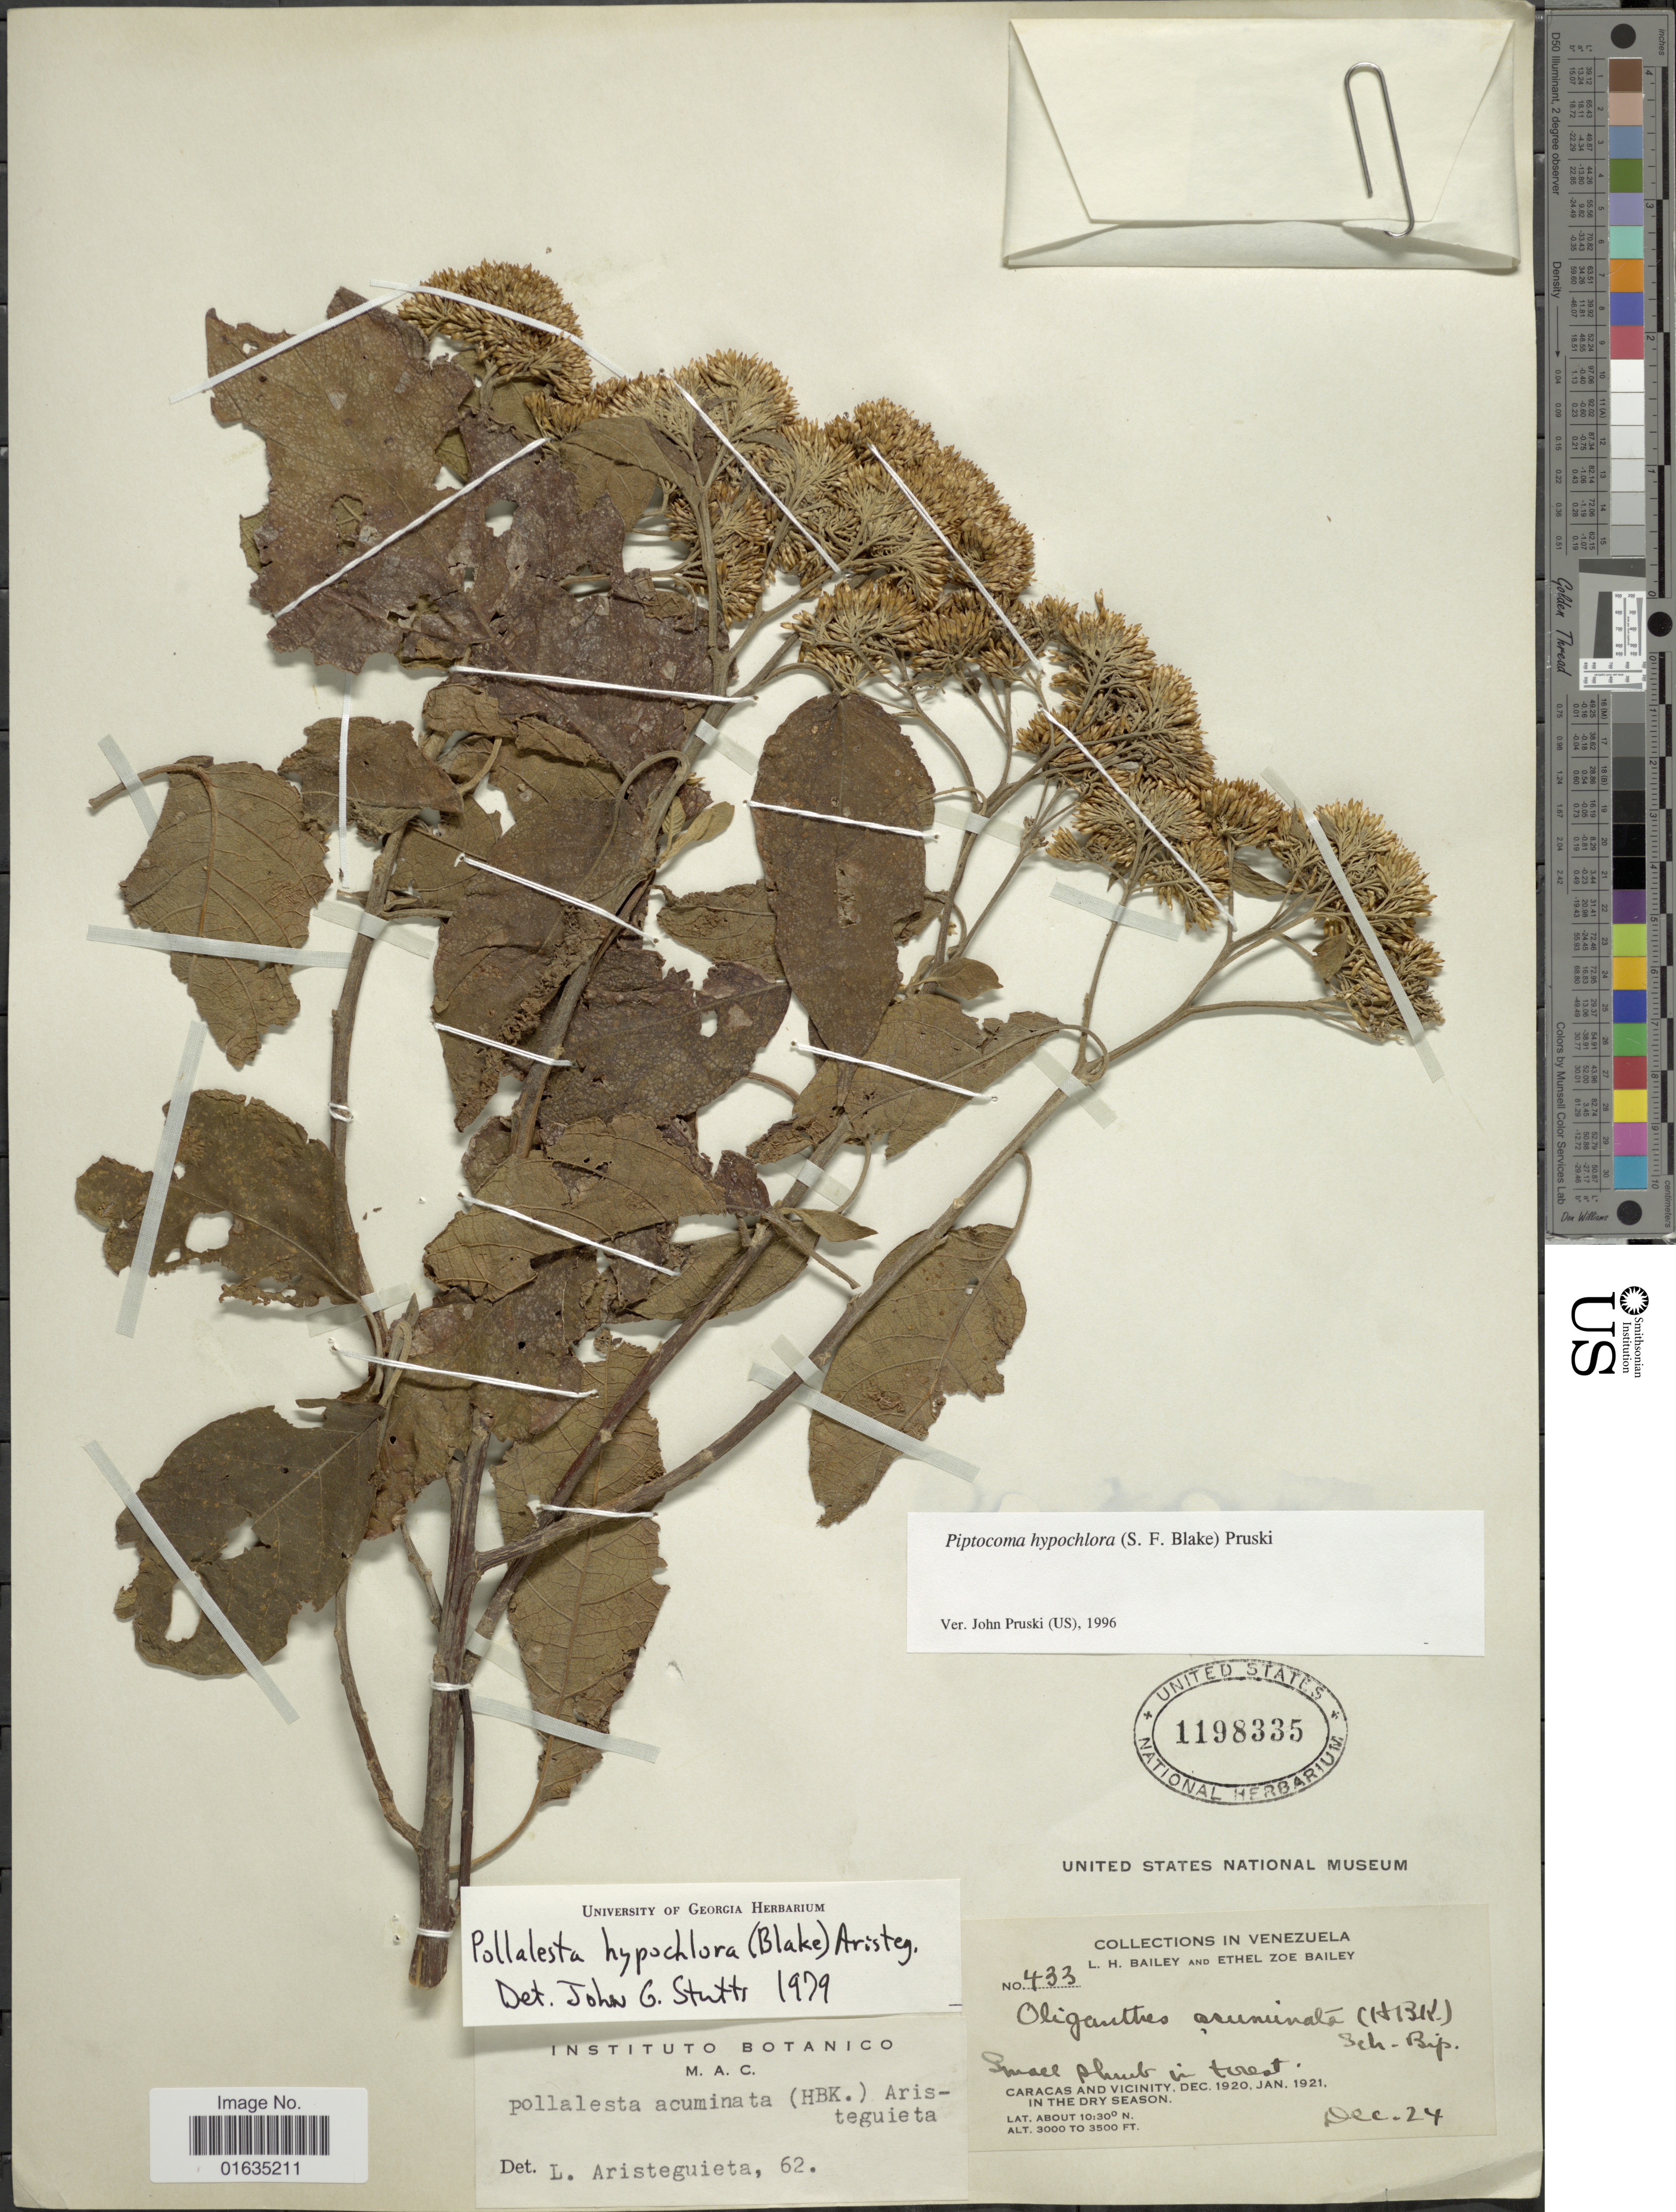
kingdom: Plantae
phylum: Tracheophyta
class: Magnoliopsida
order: Asterales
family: Asteraceae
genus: Piptocoma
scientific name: Piptocoma hypochlora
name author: (S.F. Blake) Pruski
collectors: L. H. Bailey & E. Z. Bailey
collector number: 433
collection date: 1920-12-24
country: Venezuela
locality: Caracas and vicinity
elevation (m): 914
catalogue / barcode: US 1198335